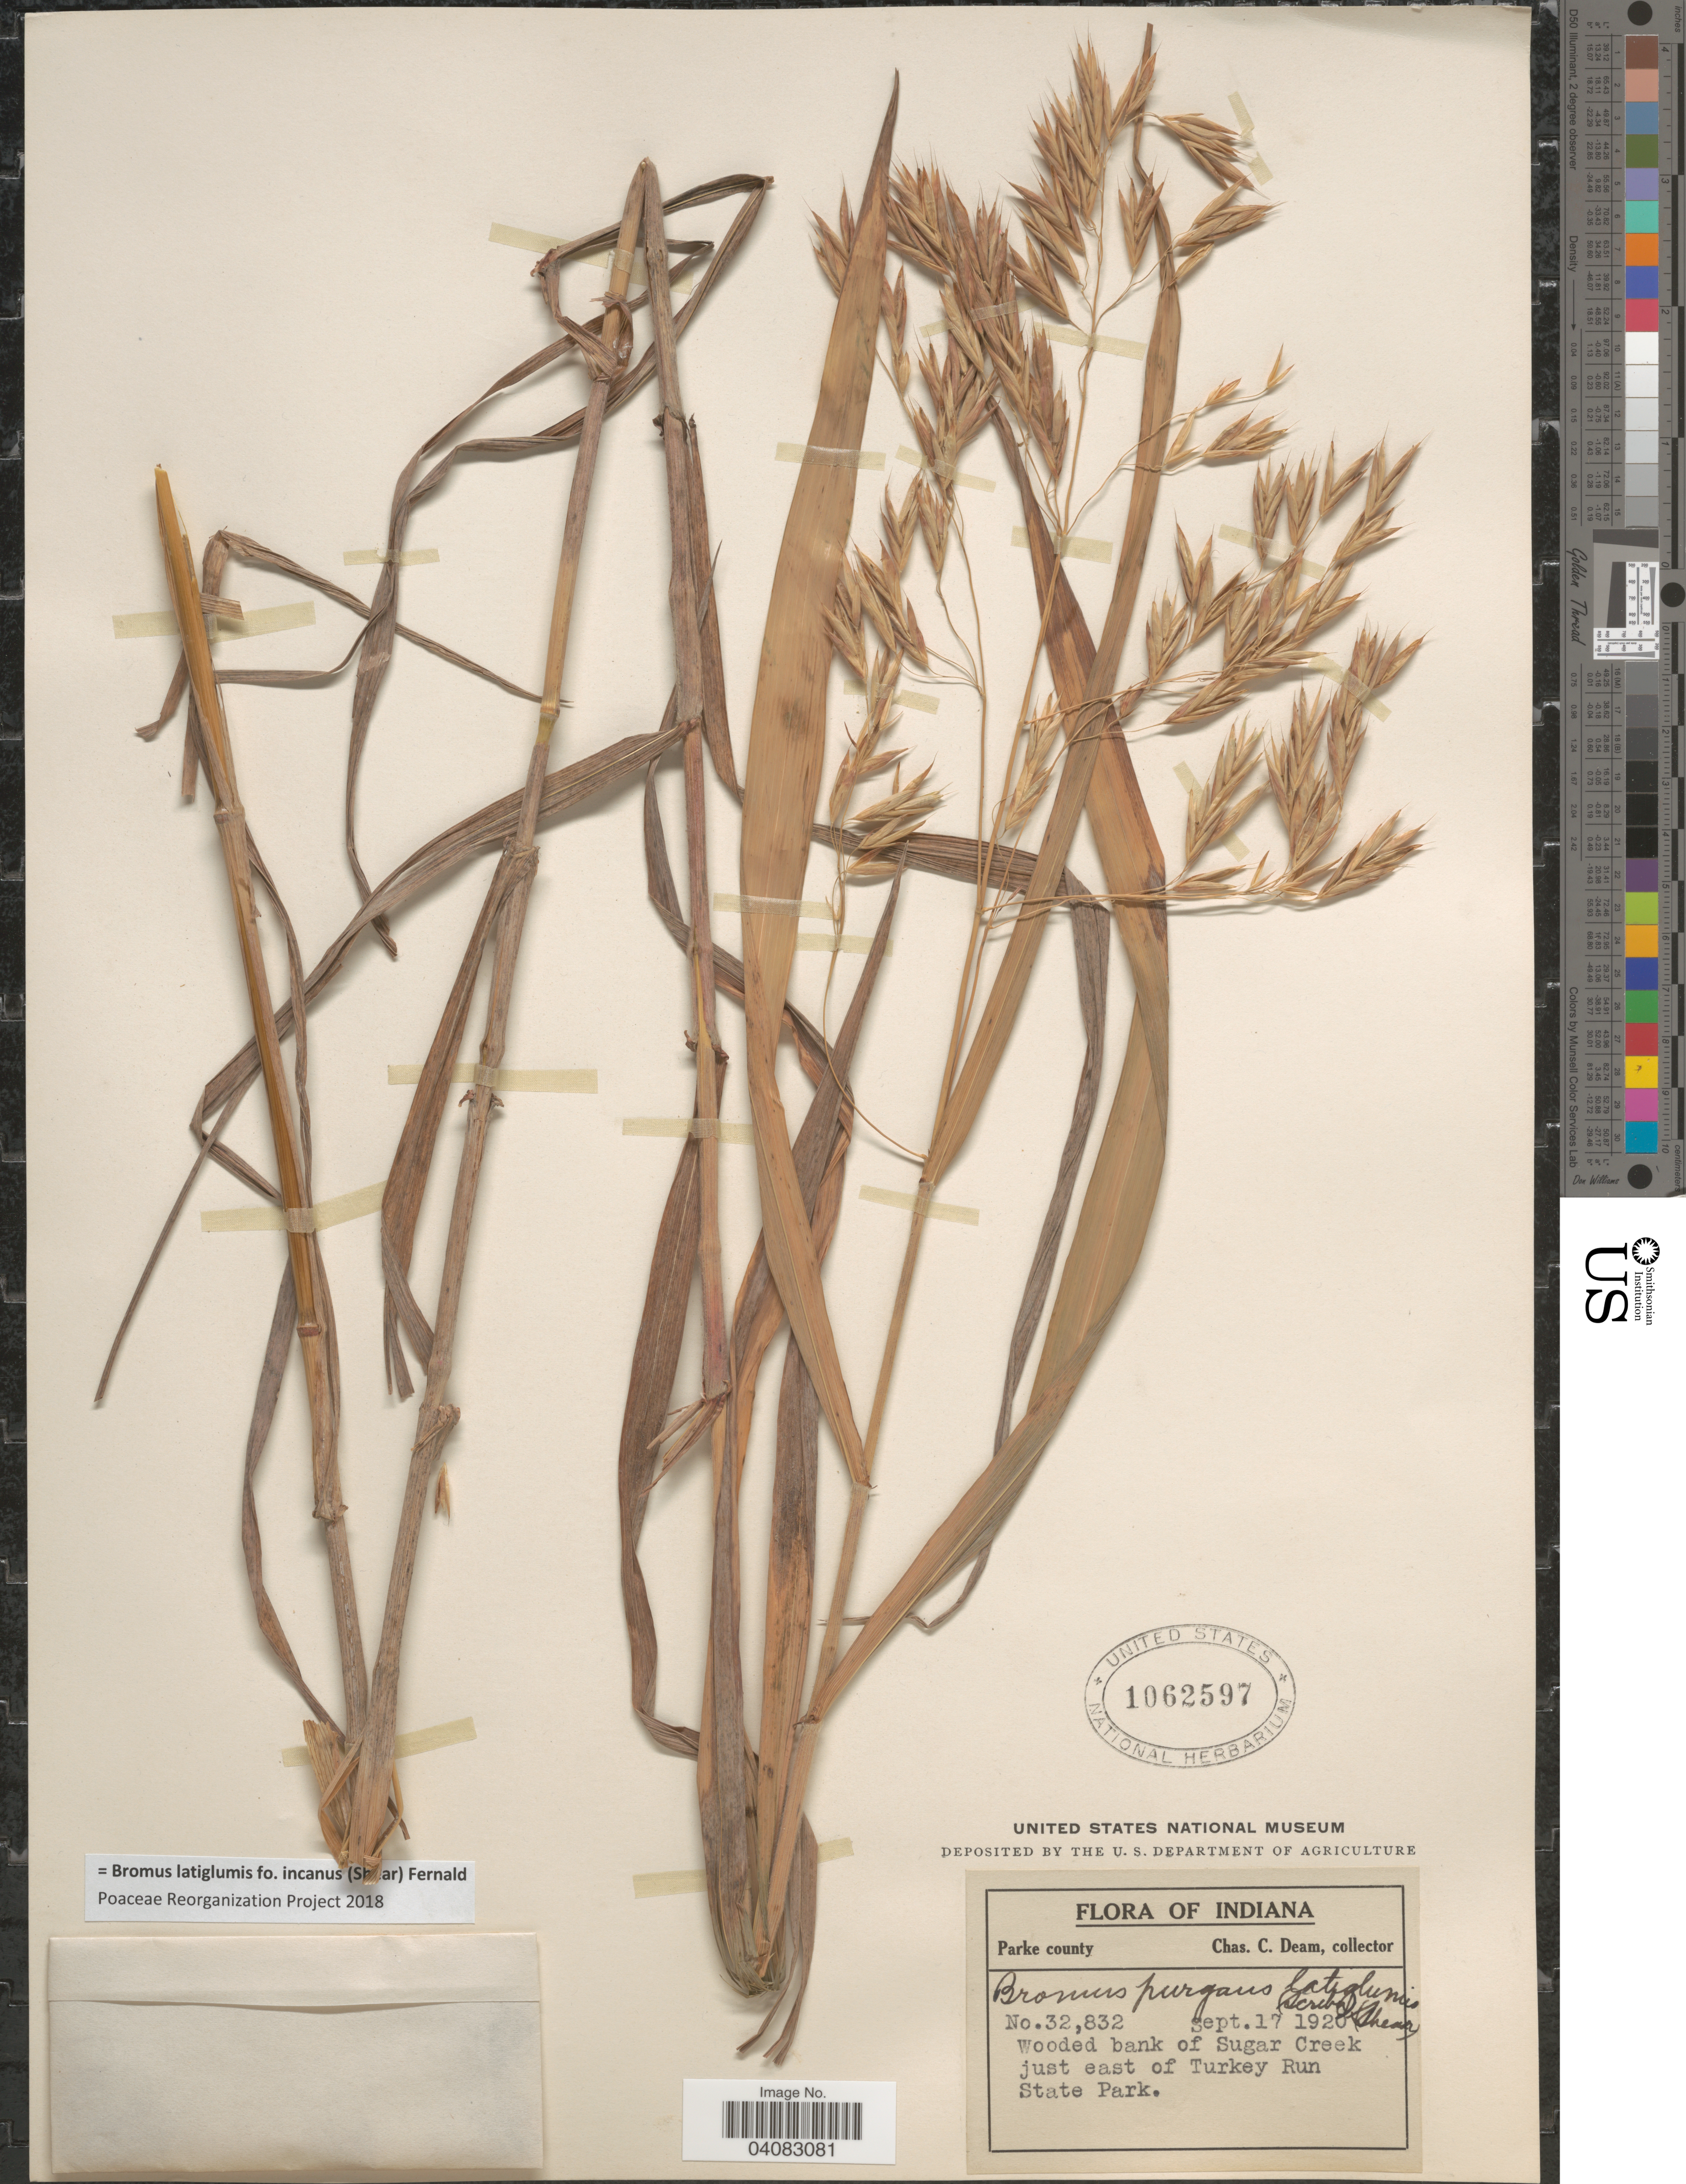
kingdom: Plantae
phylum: Tracheophyta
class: Liliopsida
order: Poales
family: Poaceae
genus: Bromus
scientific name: Bromus latiglumis f. incanus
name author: (Shear) Fernald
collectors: C. C. Deam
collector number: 32832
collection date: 1920-09-17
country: United States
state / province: Indiana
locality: Parke county. Wooded bank of Sugar Creek just east of Turkey Run State Park.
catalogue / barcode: US 1062597